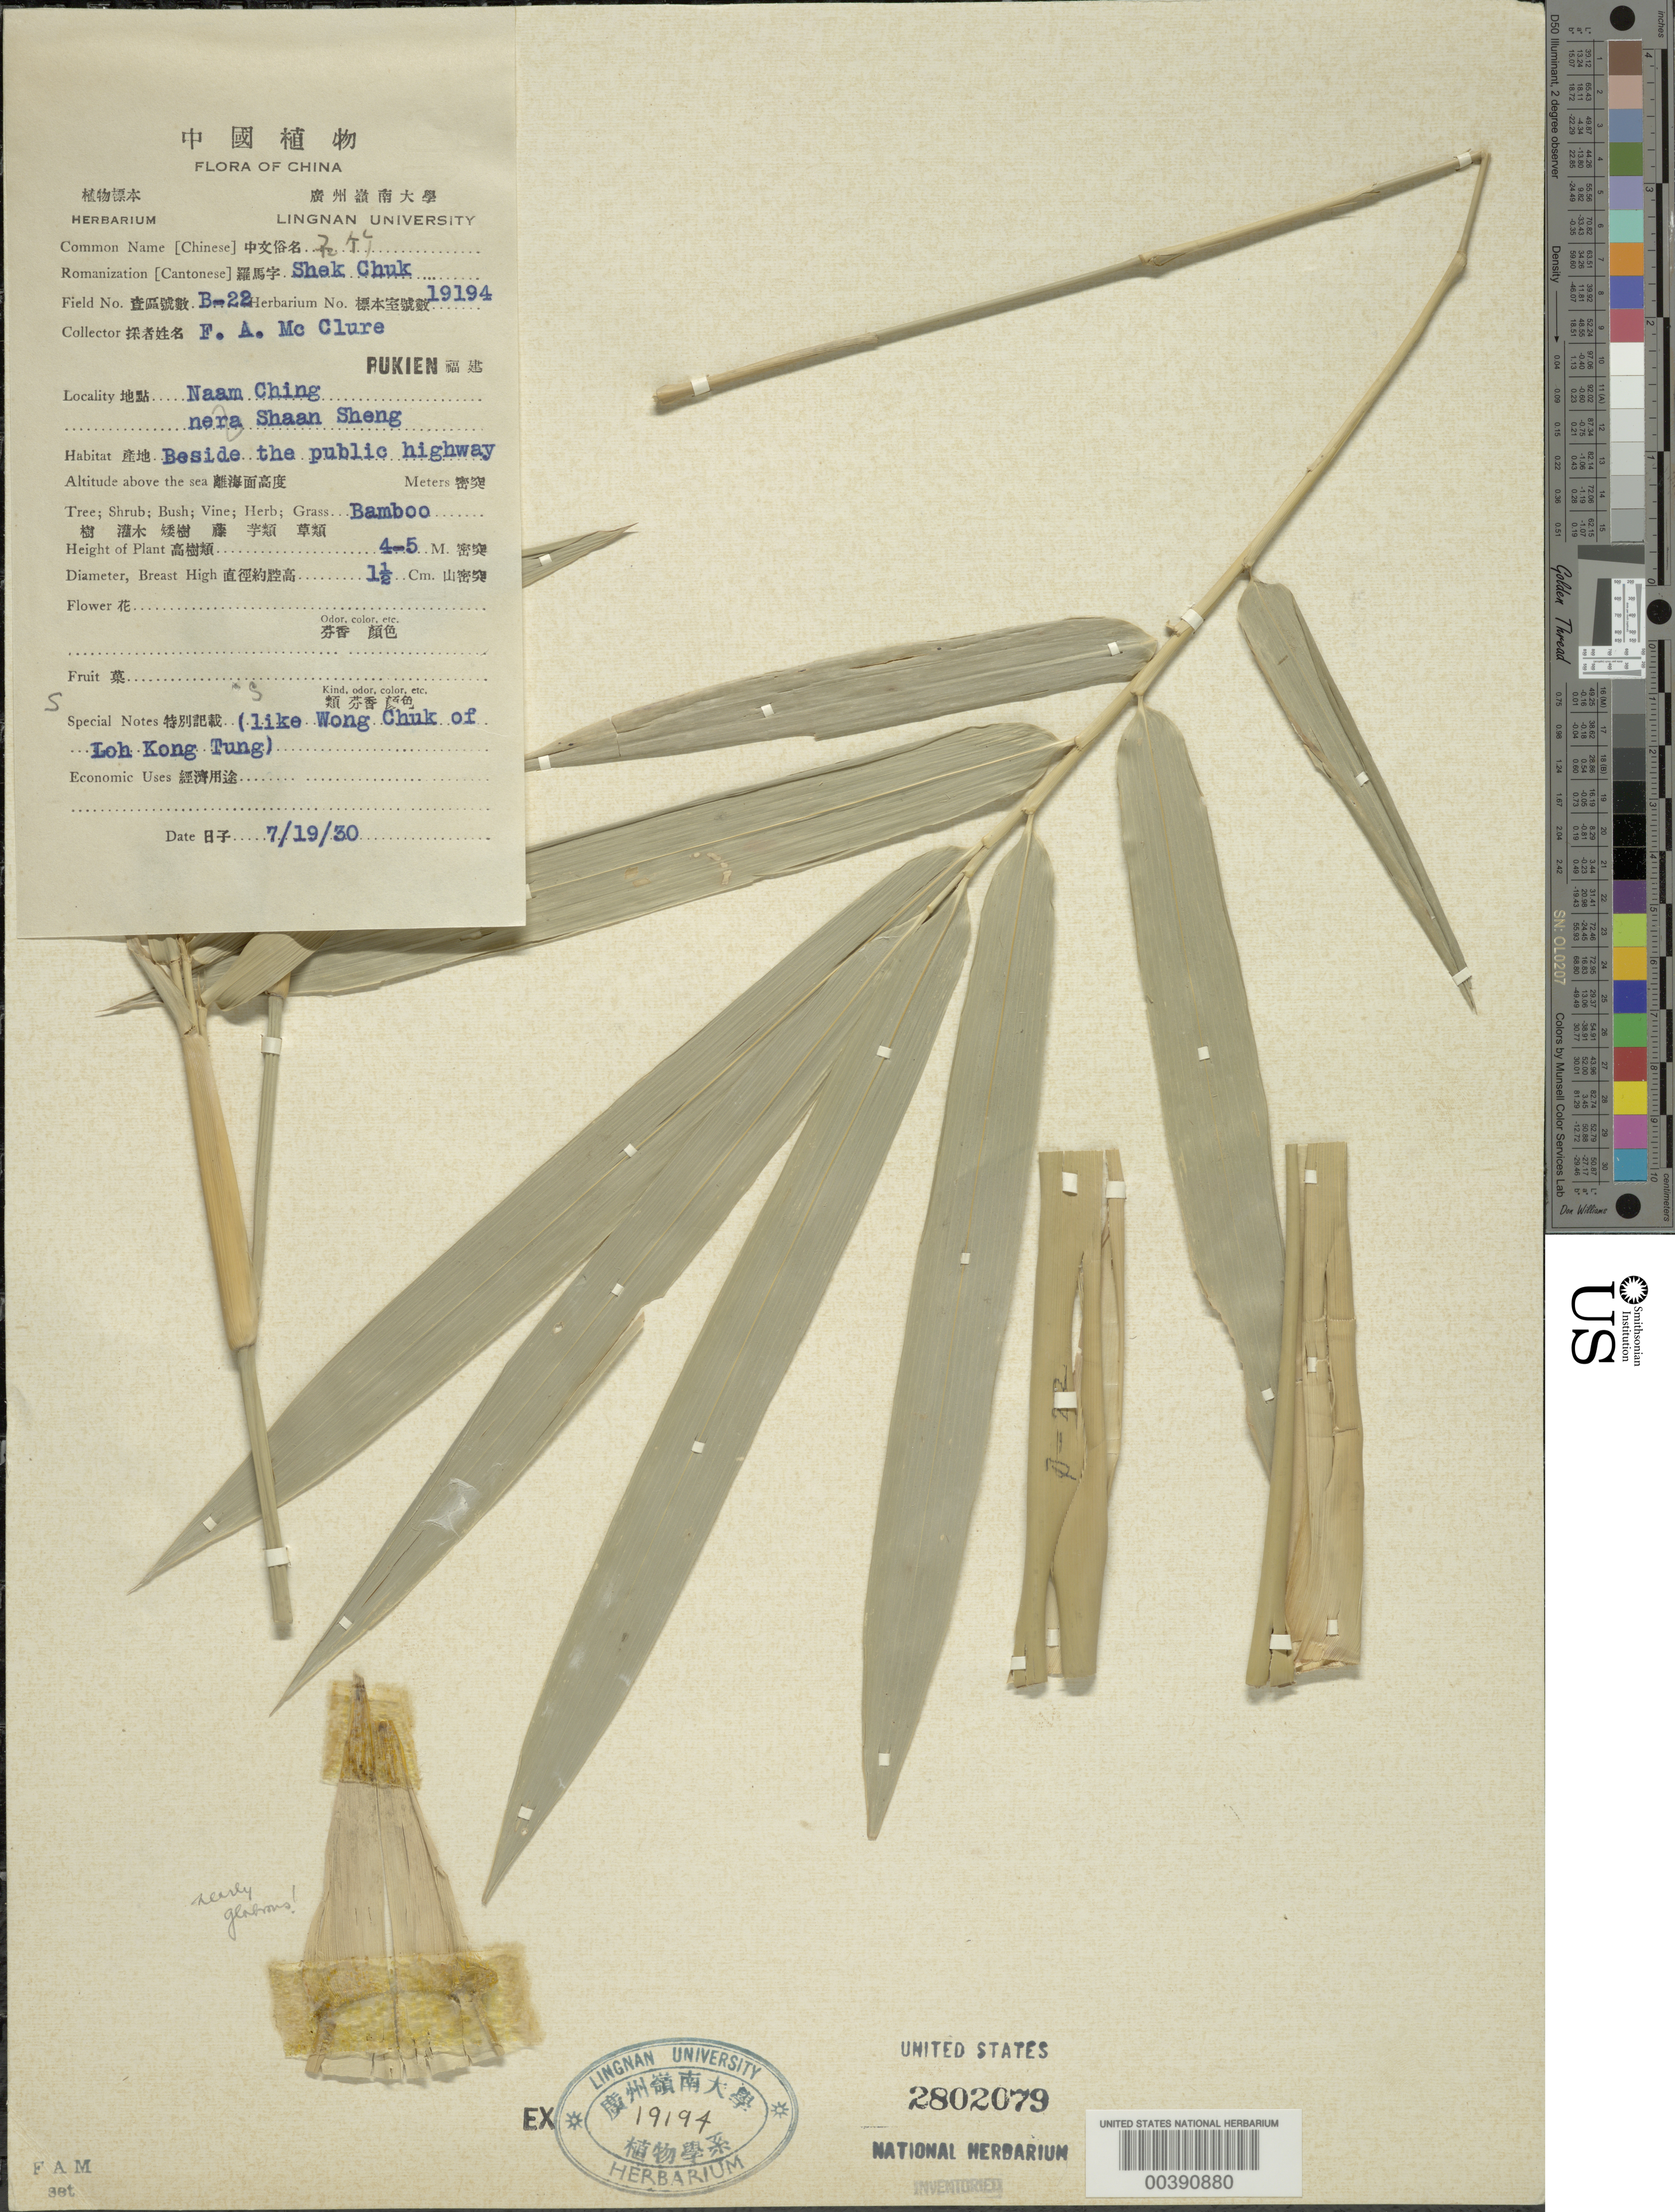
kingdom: Plantae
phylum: Tracheophyta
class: Liliopsida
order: Poales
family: Poaceae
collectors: F. A. McClure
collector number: B-22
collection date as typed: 19 Jul 1930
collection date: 1930-07-19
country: China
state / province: Fujian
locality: Naam ching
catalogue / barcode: US 2802079